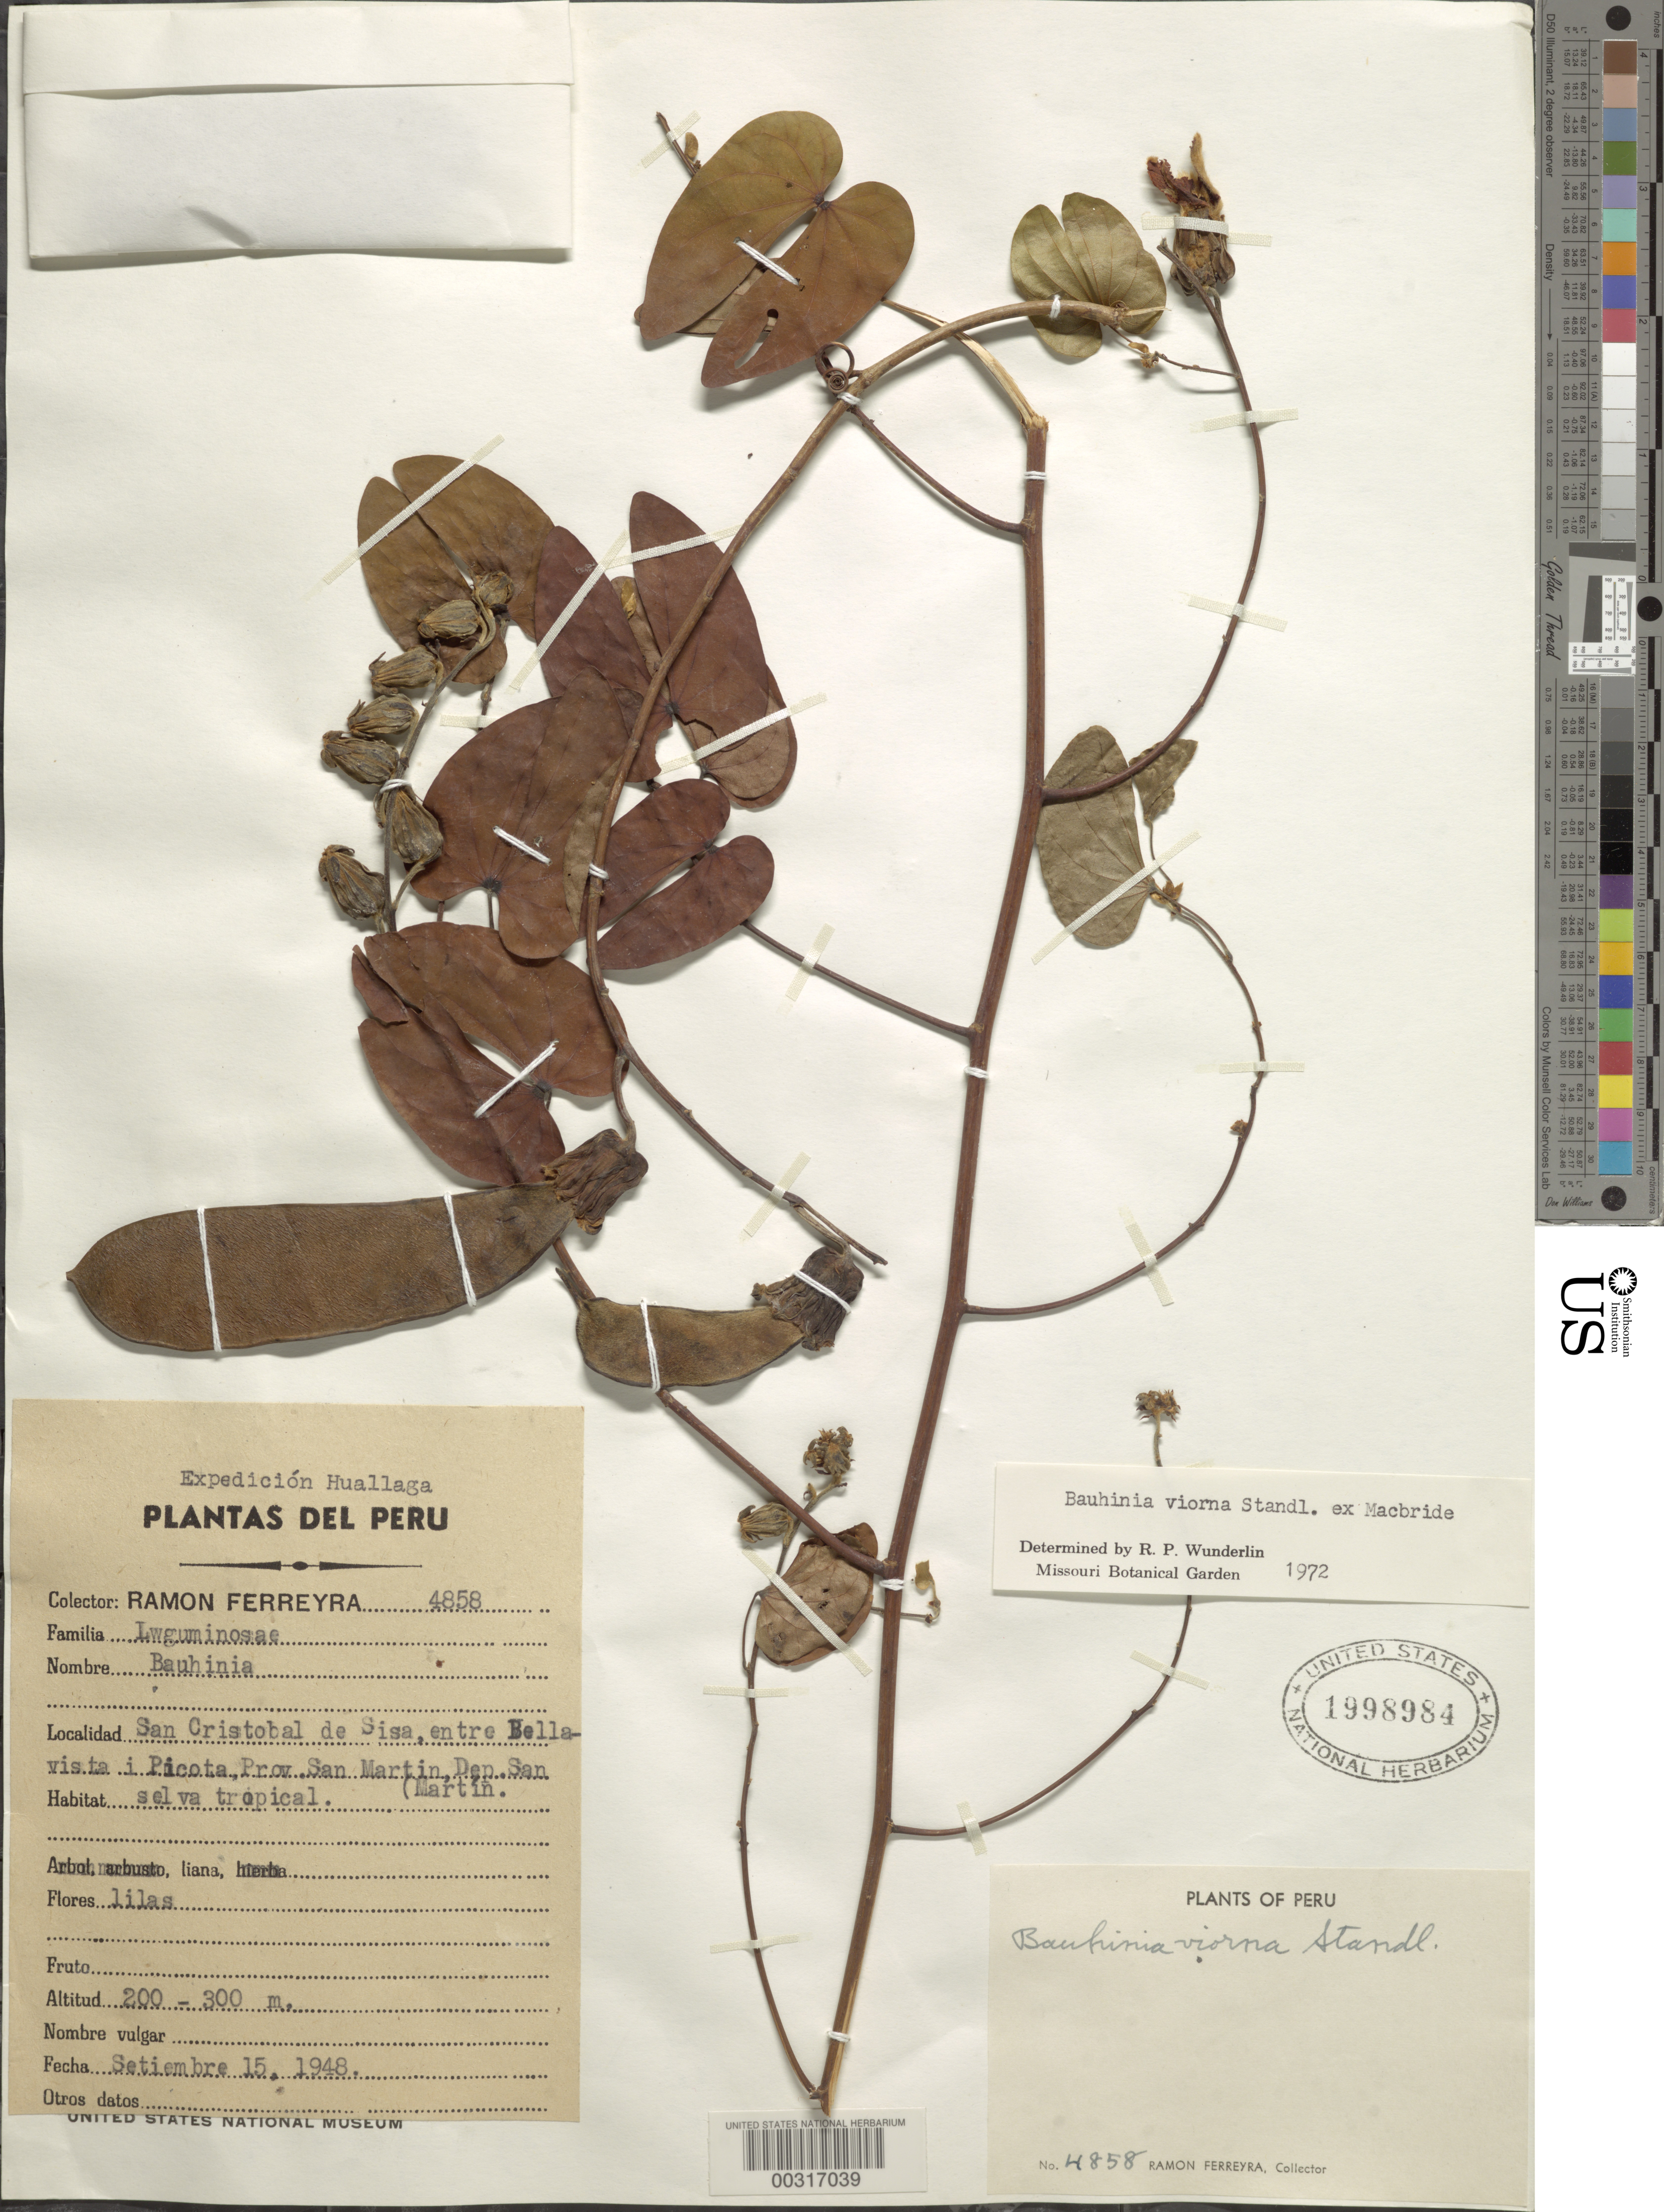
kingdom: Plantae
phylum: Tracheophyta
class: Magnoliopsida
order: Fabales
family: Fabaceae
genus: Bauhinia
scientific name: Bauhinia viorna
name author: Standl. ex J.F. Macbr.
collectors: R. A. Ferreyra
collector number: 4858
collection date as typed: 15 Sep 1948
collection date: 1948-09-15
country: Peru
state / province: San Martín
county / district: San Martín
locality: San cristobal de sisa, between bellavista and picota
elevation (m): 200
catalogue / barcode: US 1998984